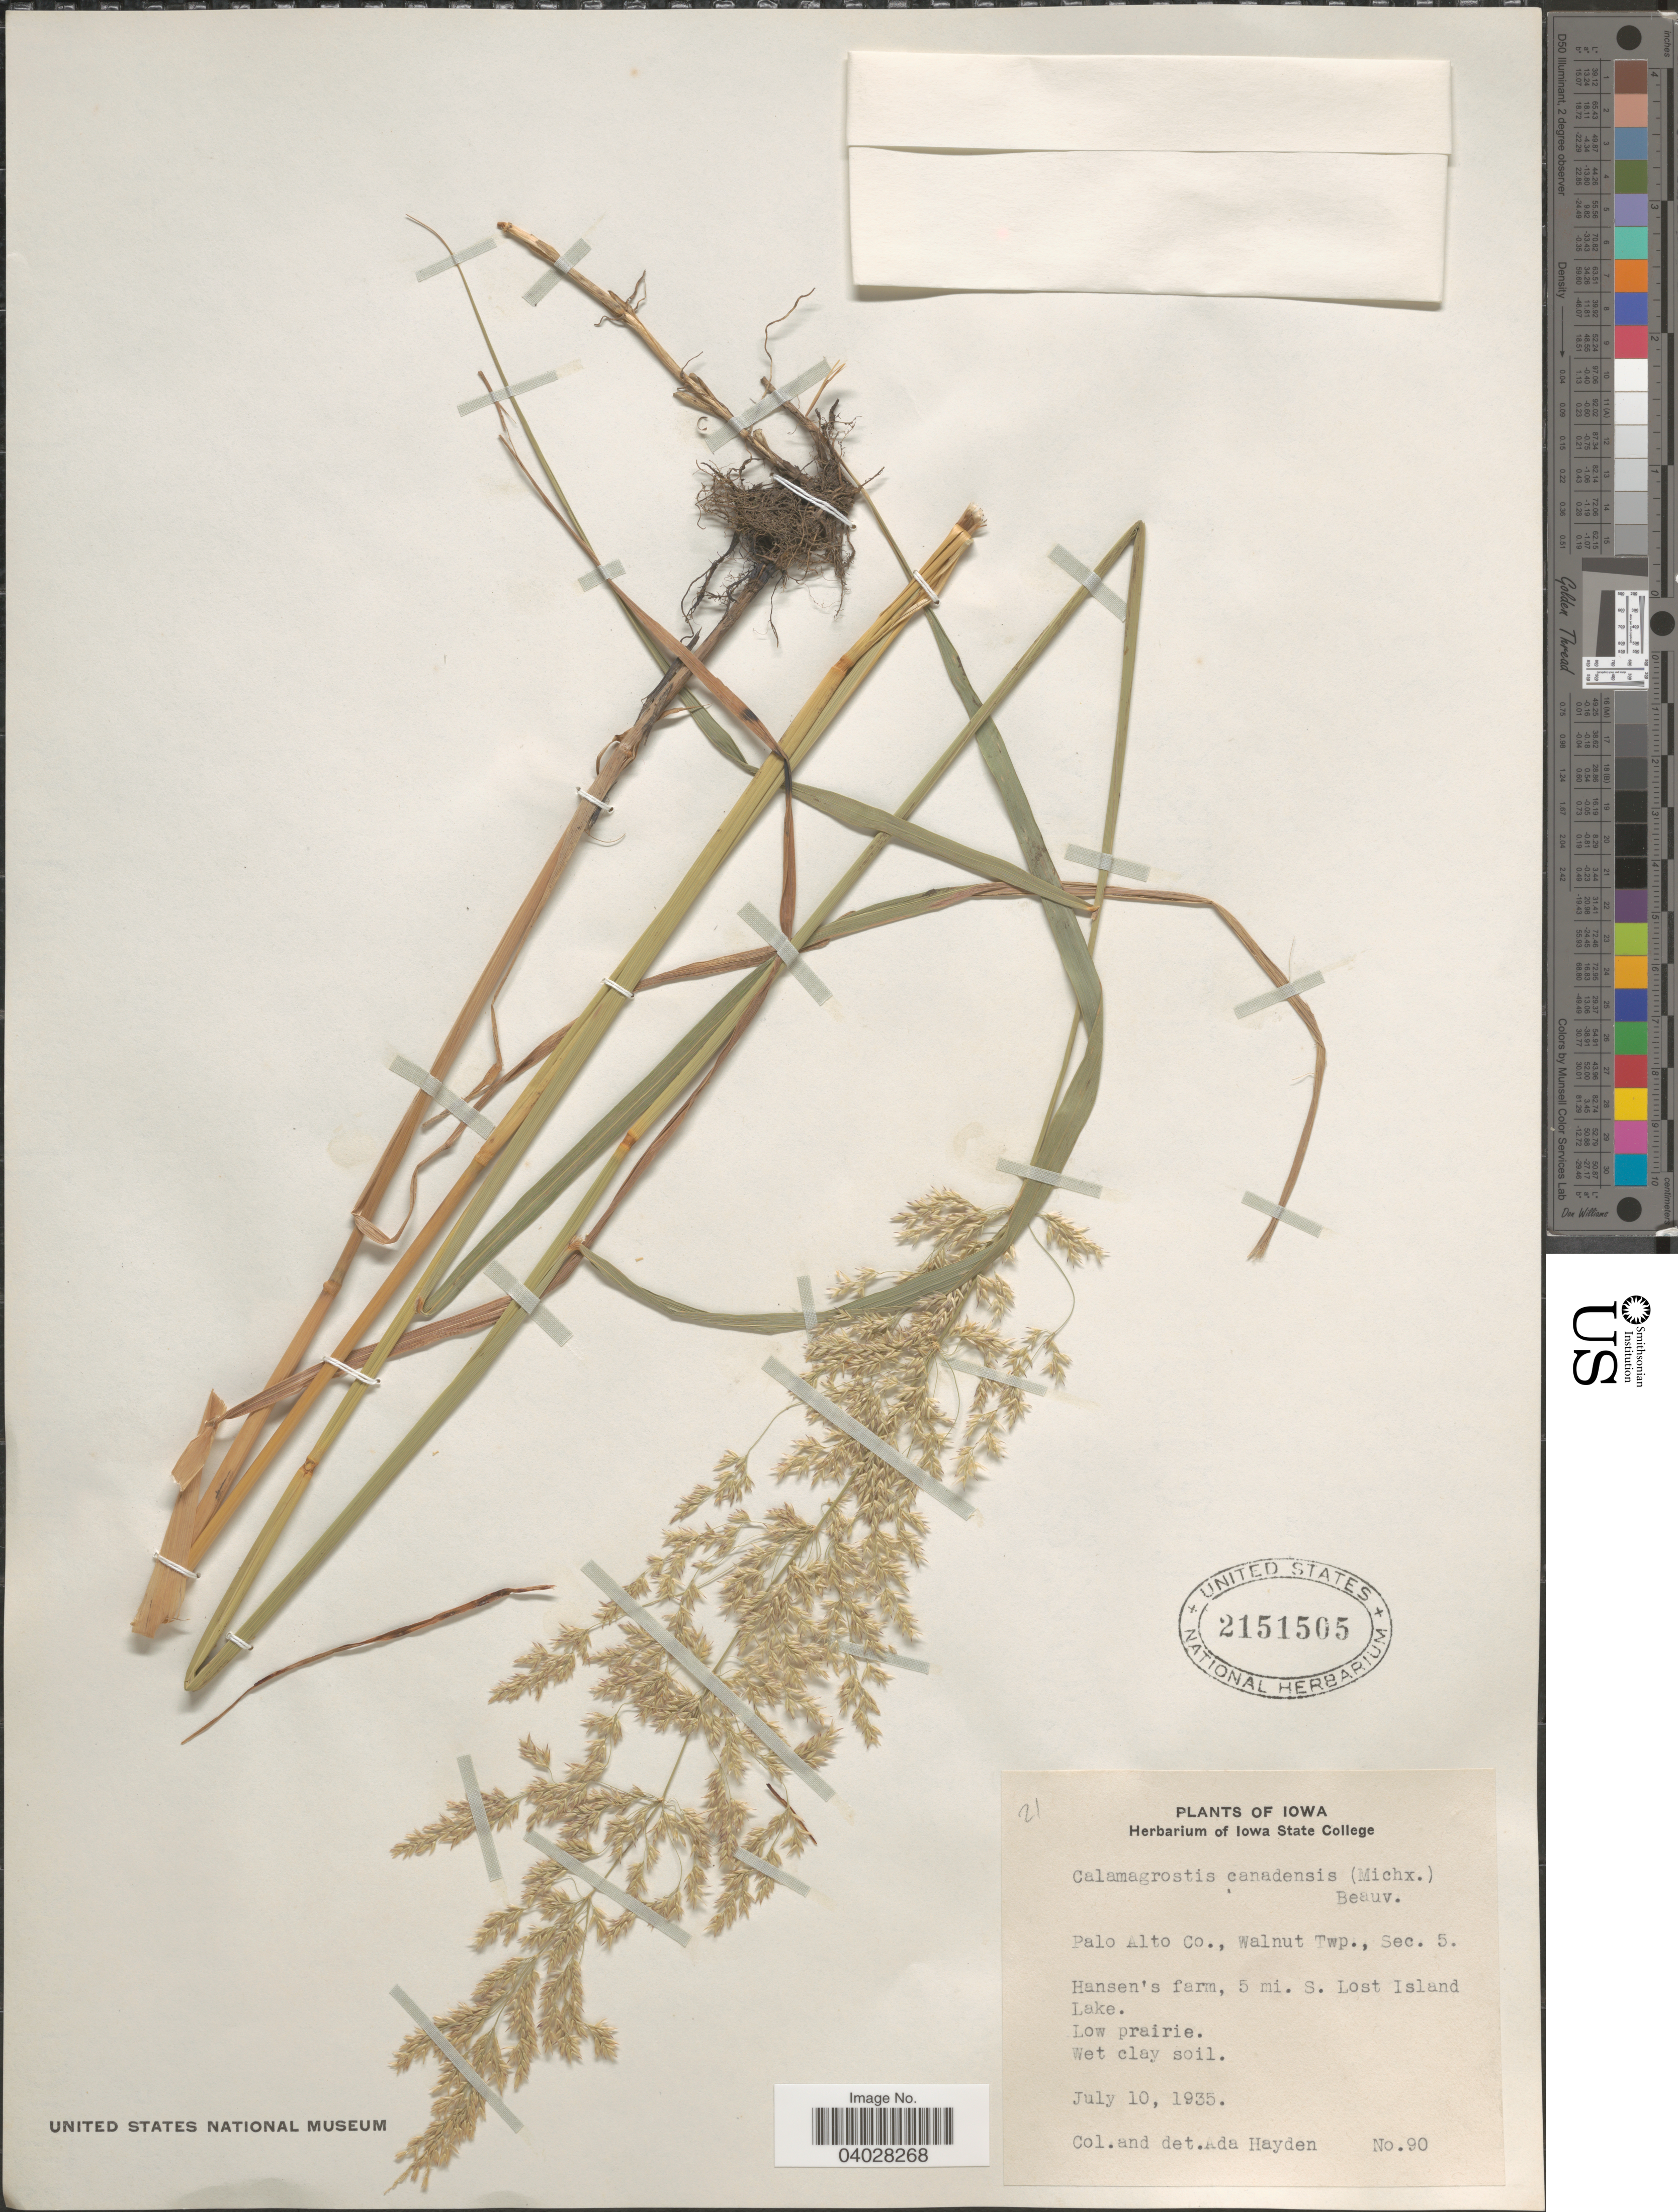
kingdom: Plantae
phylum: Tracheophyta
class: Liliopsida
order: Poales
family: Poaceae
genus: Calamagrostis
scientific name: Calamagrostis canadensis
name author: (Michx.) P. Beauv.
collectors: Ada Hayden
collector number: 90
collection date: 1935-07-10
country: United States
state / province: Iowa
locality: Palo Alto Co., Walnut Twp., Sec. 5. Hansen's farm, 5 mi. S. Lost Island Lake.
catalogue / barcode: US 2151505